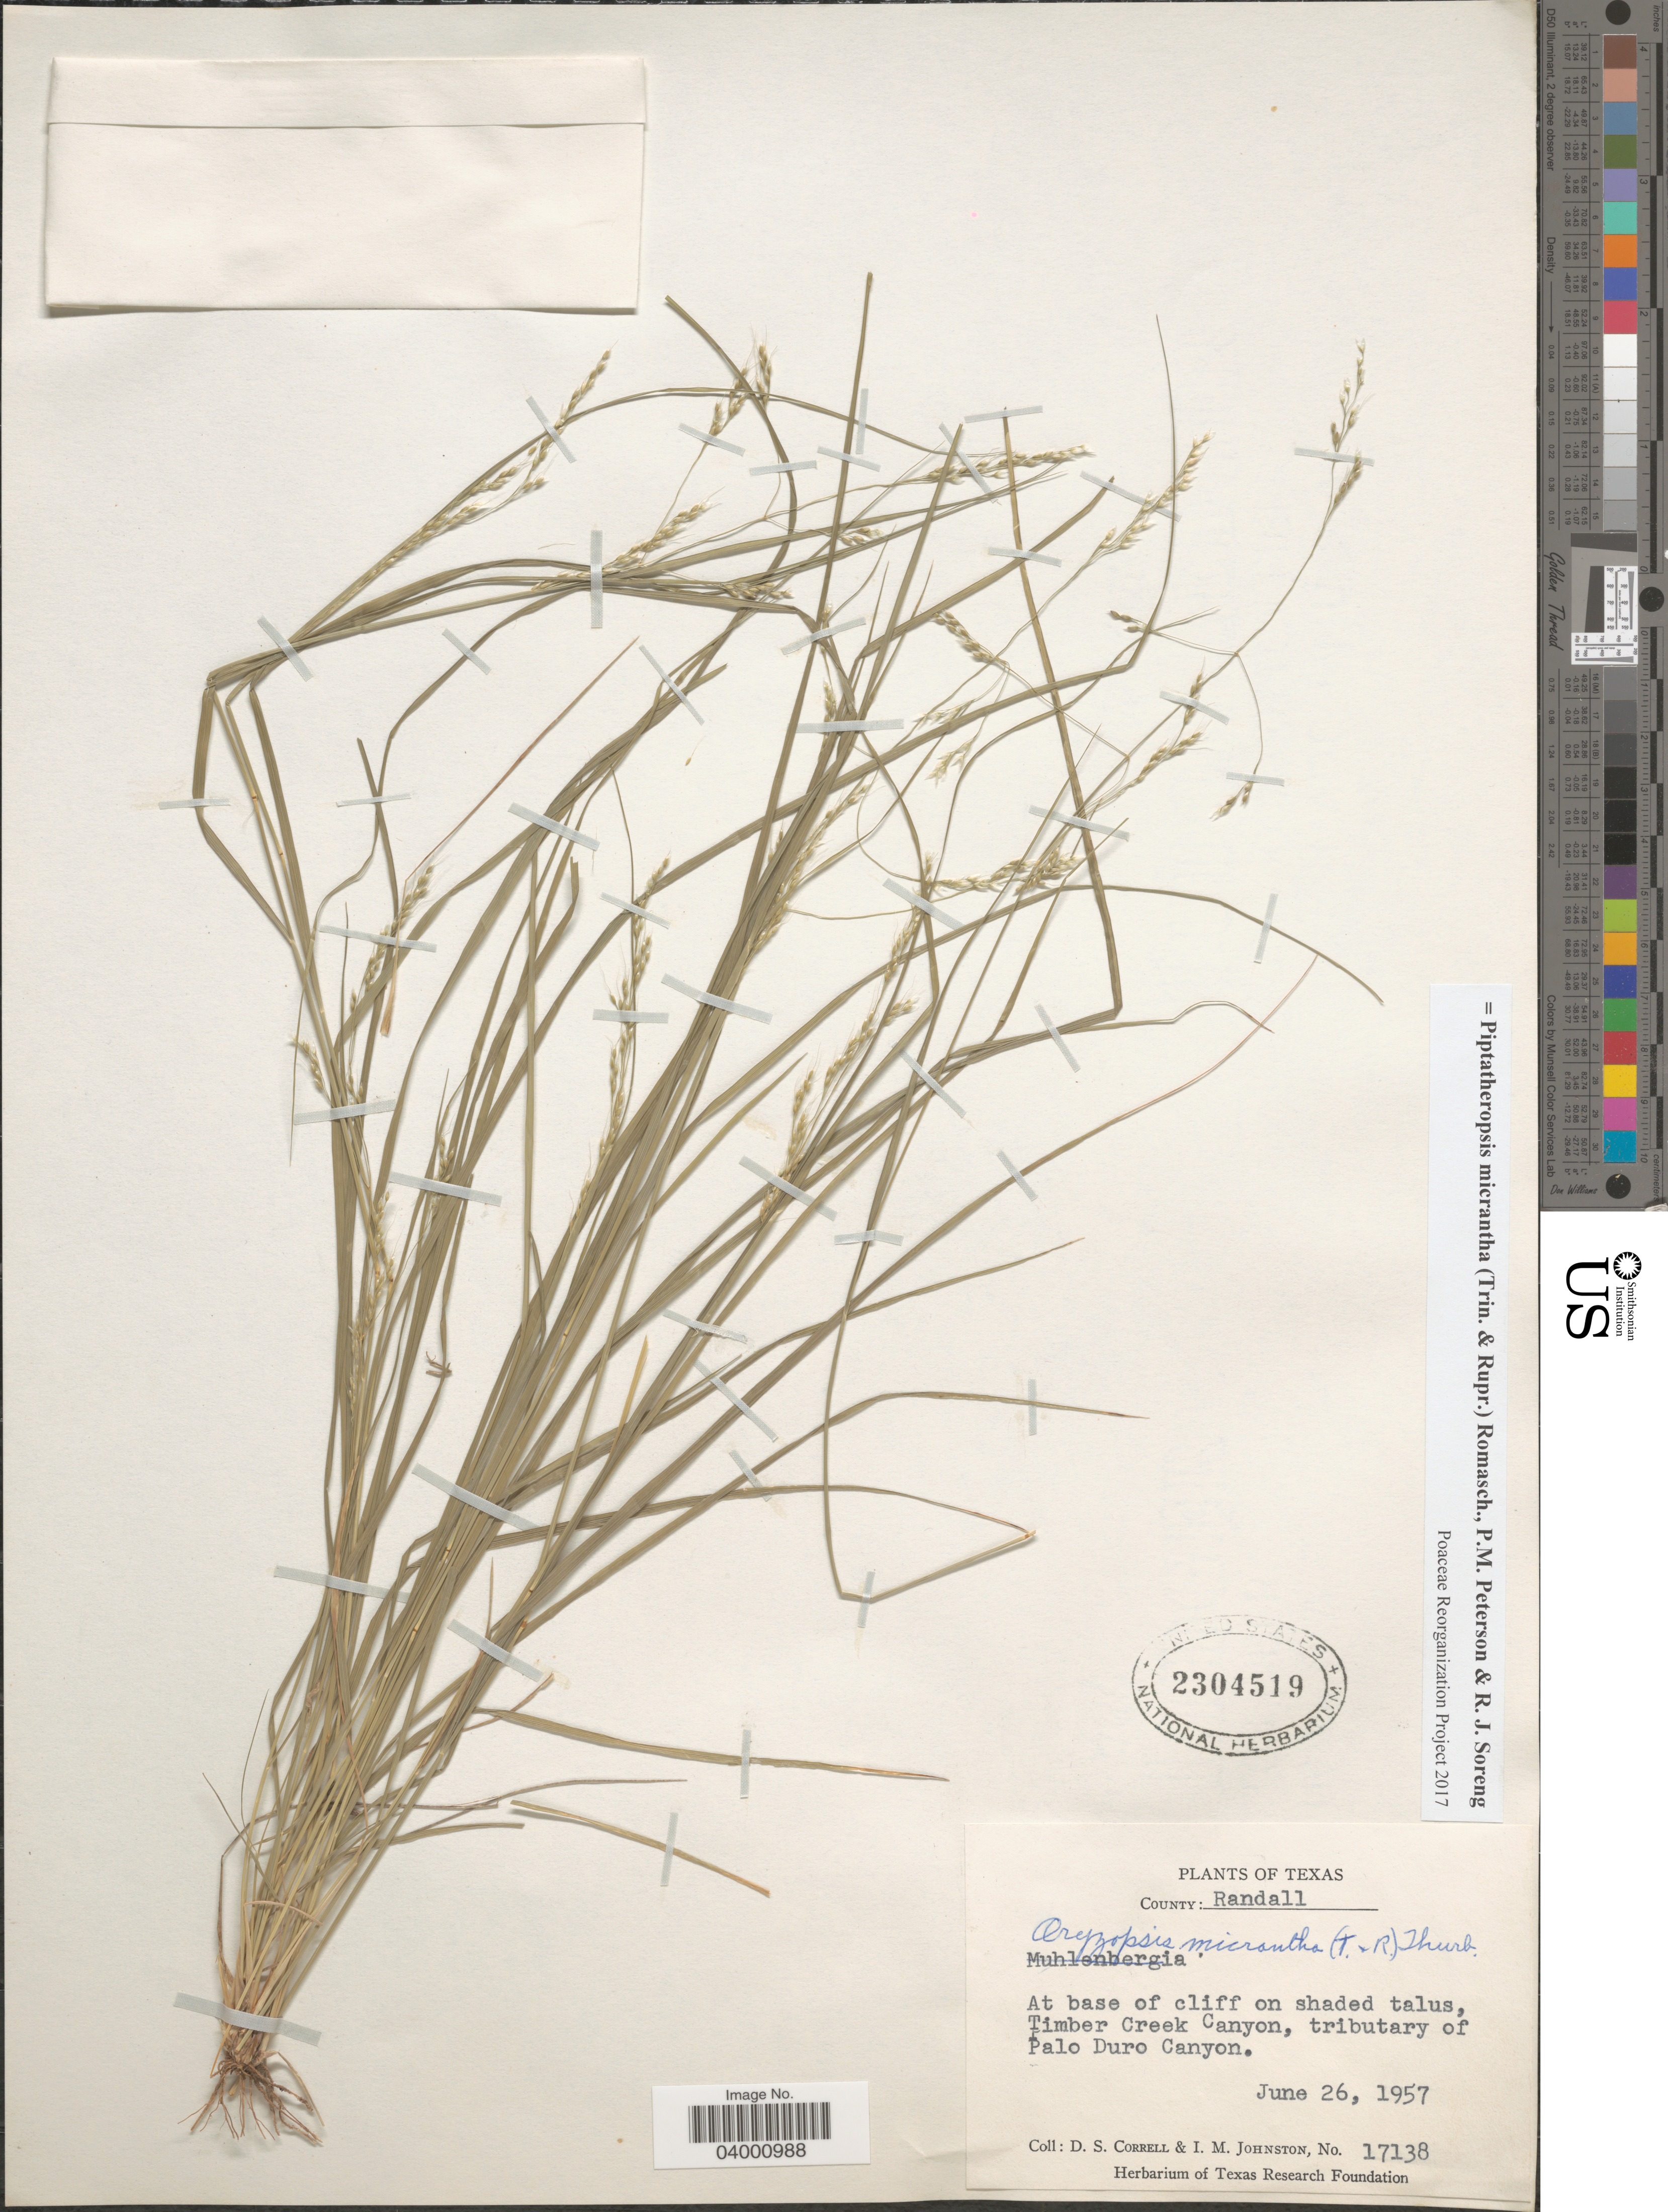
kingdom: Plantae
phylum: Tracheophyta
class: Liliopsida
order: Poales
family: Poaceae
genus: Piptatheropsis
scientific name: Piptatheropsis micrantha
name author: (Trin. & Rupr.) Romasch.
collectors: D. S. Correll & I.M. Johnston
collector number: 17138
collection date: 1957-06-26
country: United States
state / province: Texas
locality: County: Randall. At base of cliff on shaded talus, Timber Creek Canyon, tributary of Palo Duro Canyon.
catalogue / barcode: US 2304519